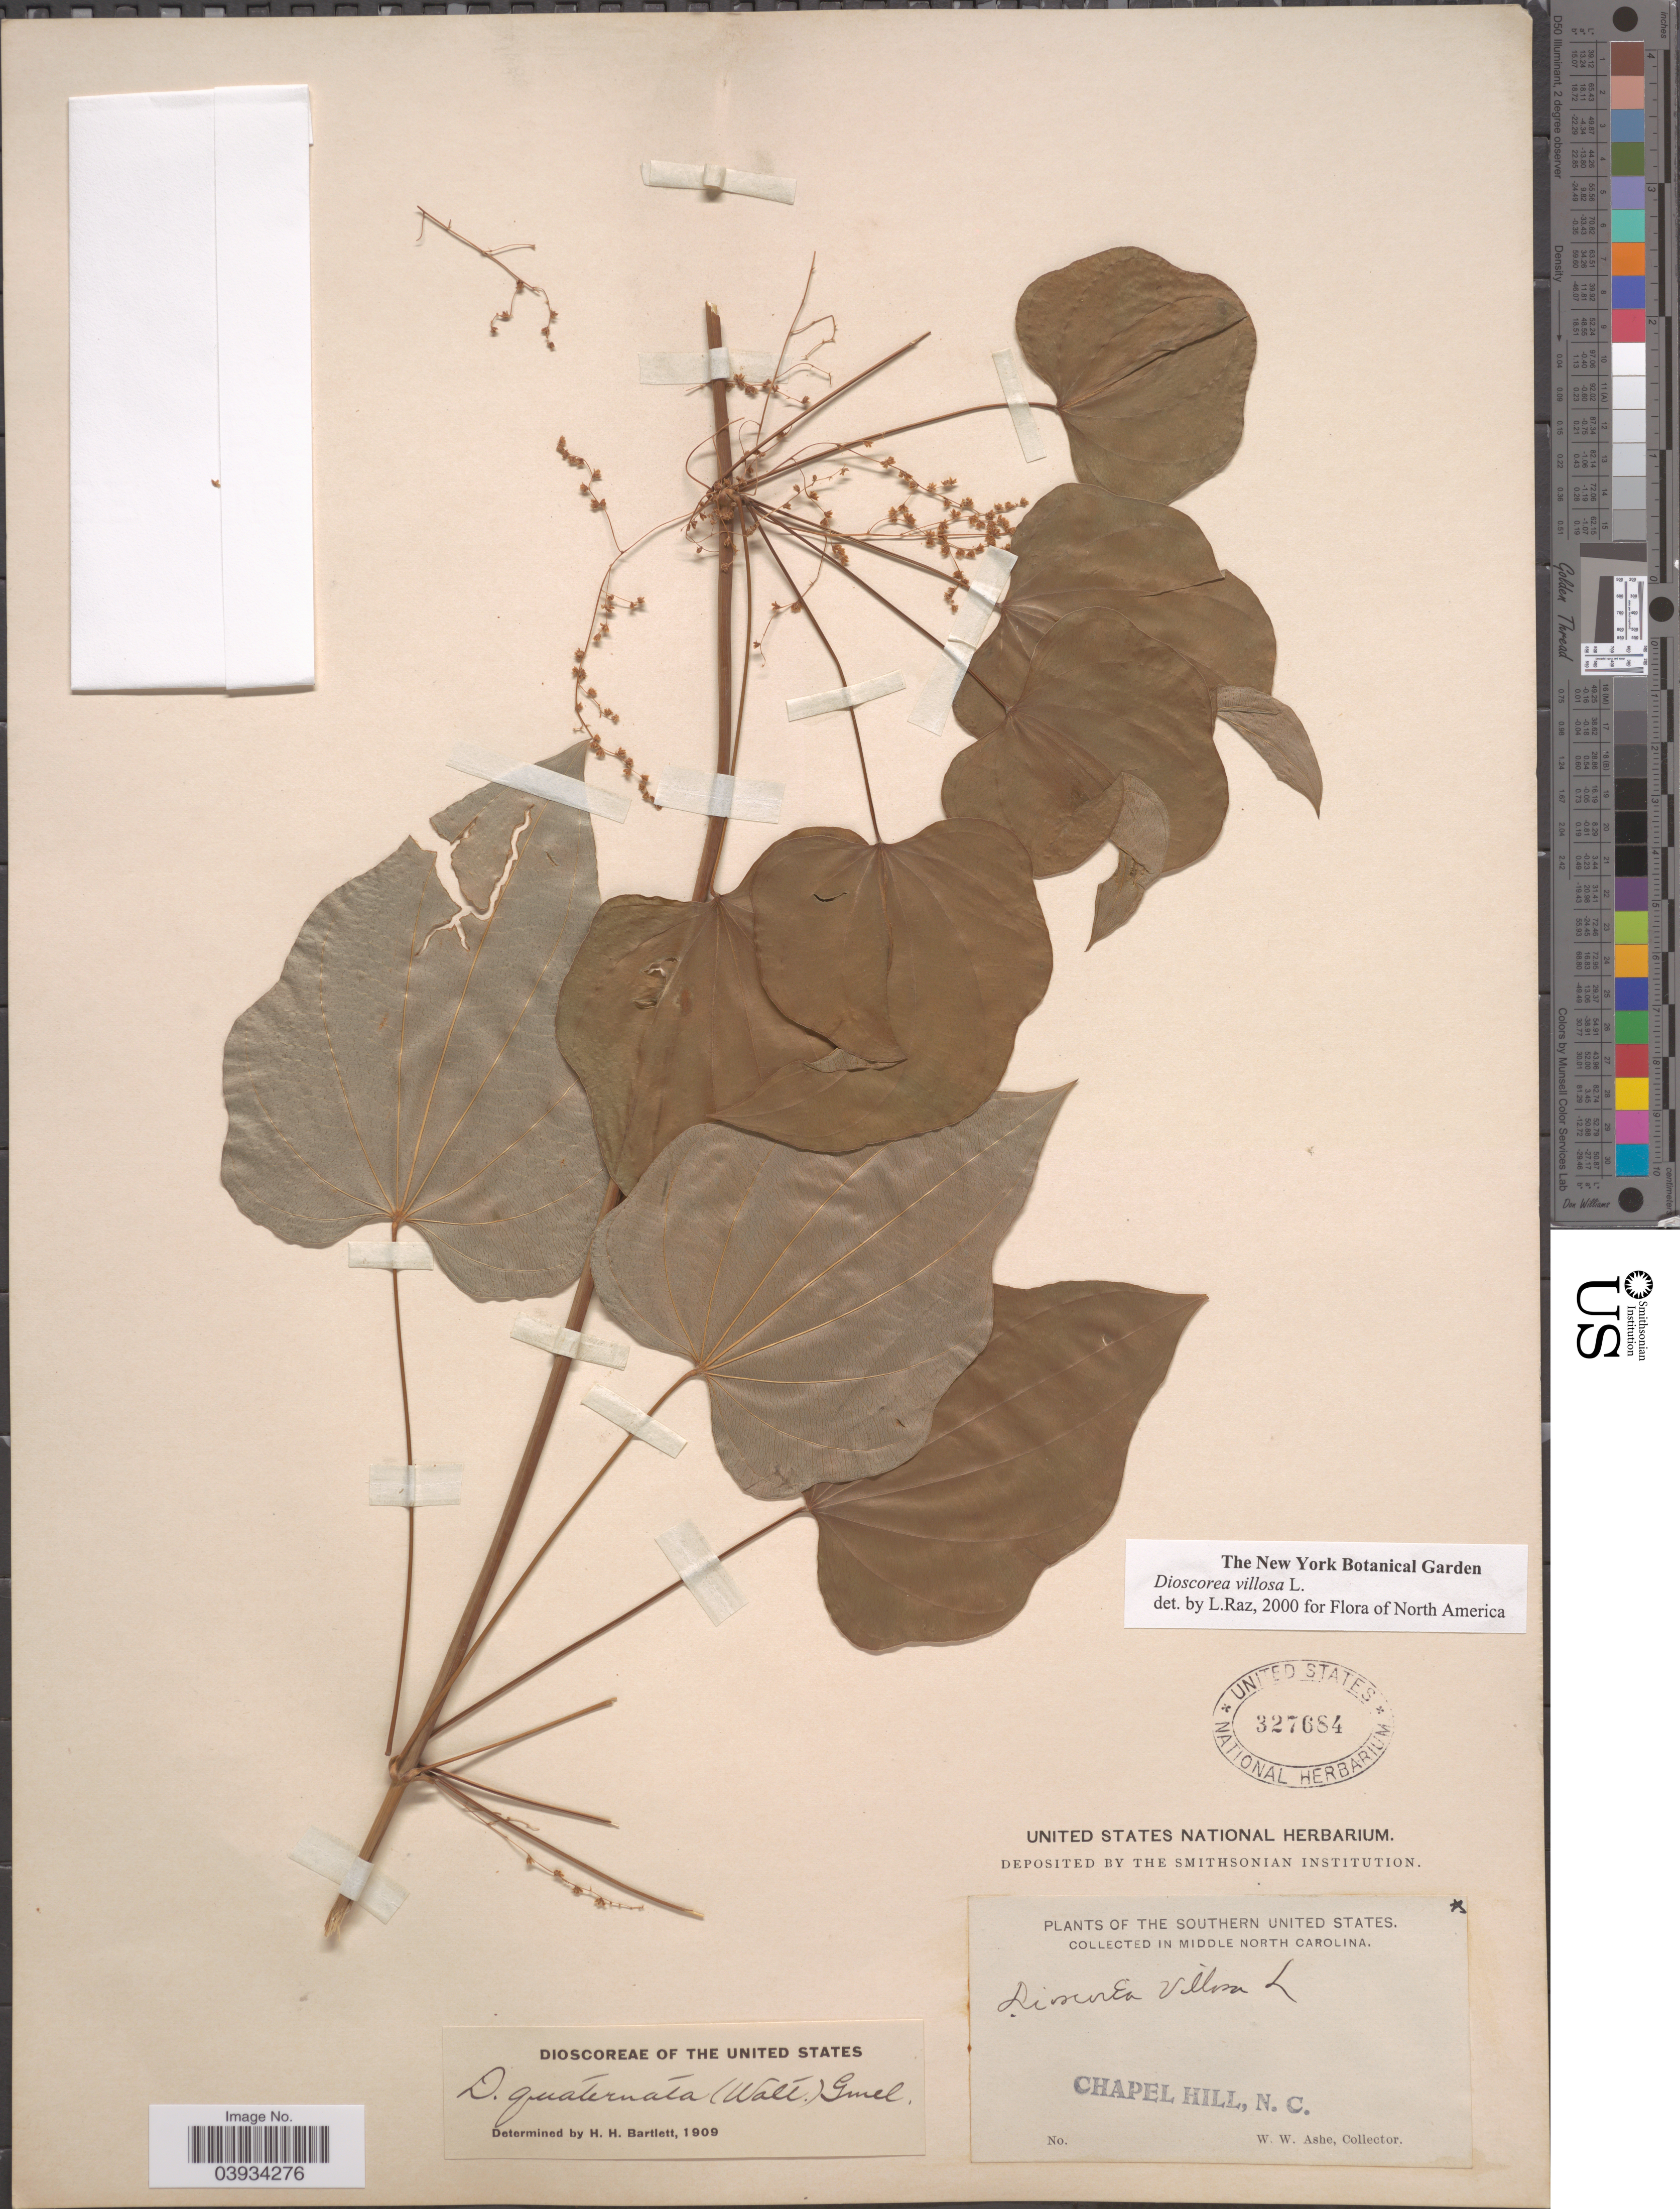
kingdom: Plantae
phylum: Tracheophyta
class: Liliopsida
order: Dioscoreales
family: Dioscoreaceae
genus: Dioscorea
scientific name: Dioscorea villosa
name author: L.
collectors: W. W. Ashe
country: United States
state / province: North Carolina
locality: The Southern United States. In Middle North Carolina. Chapel Hill.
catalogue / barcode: US 327684